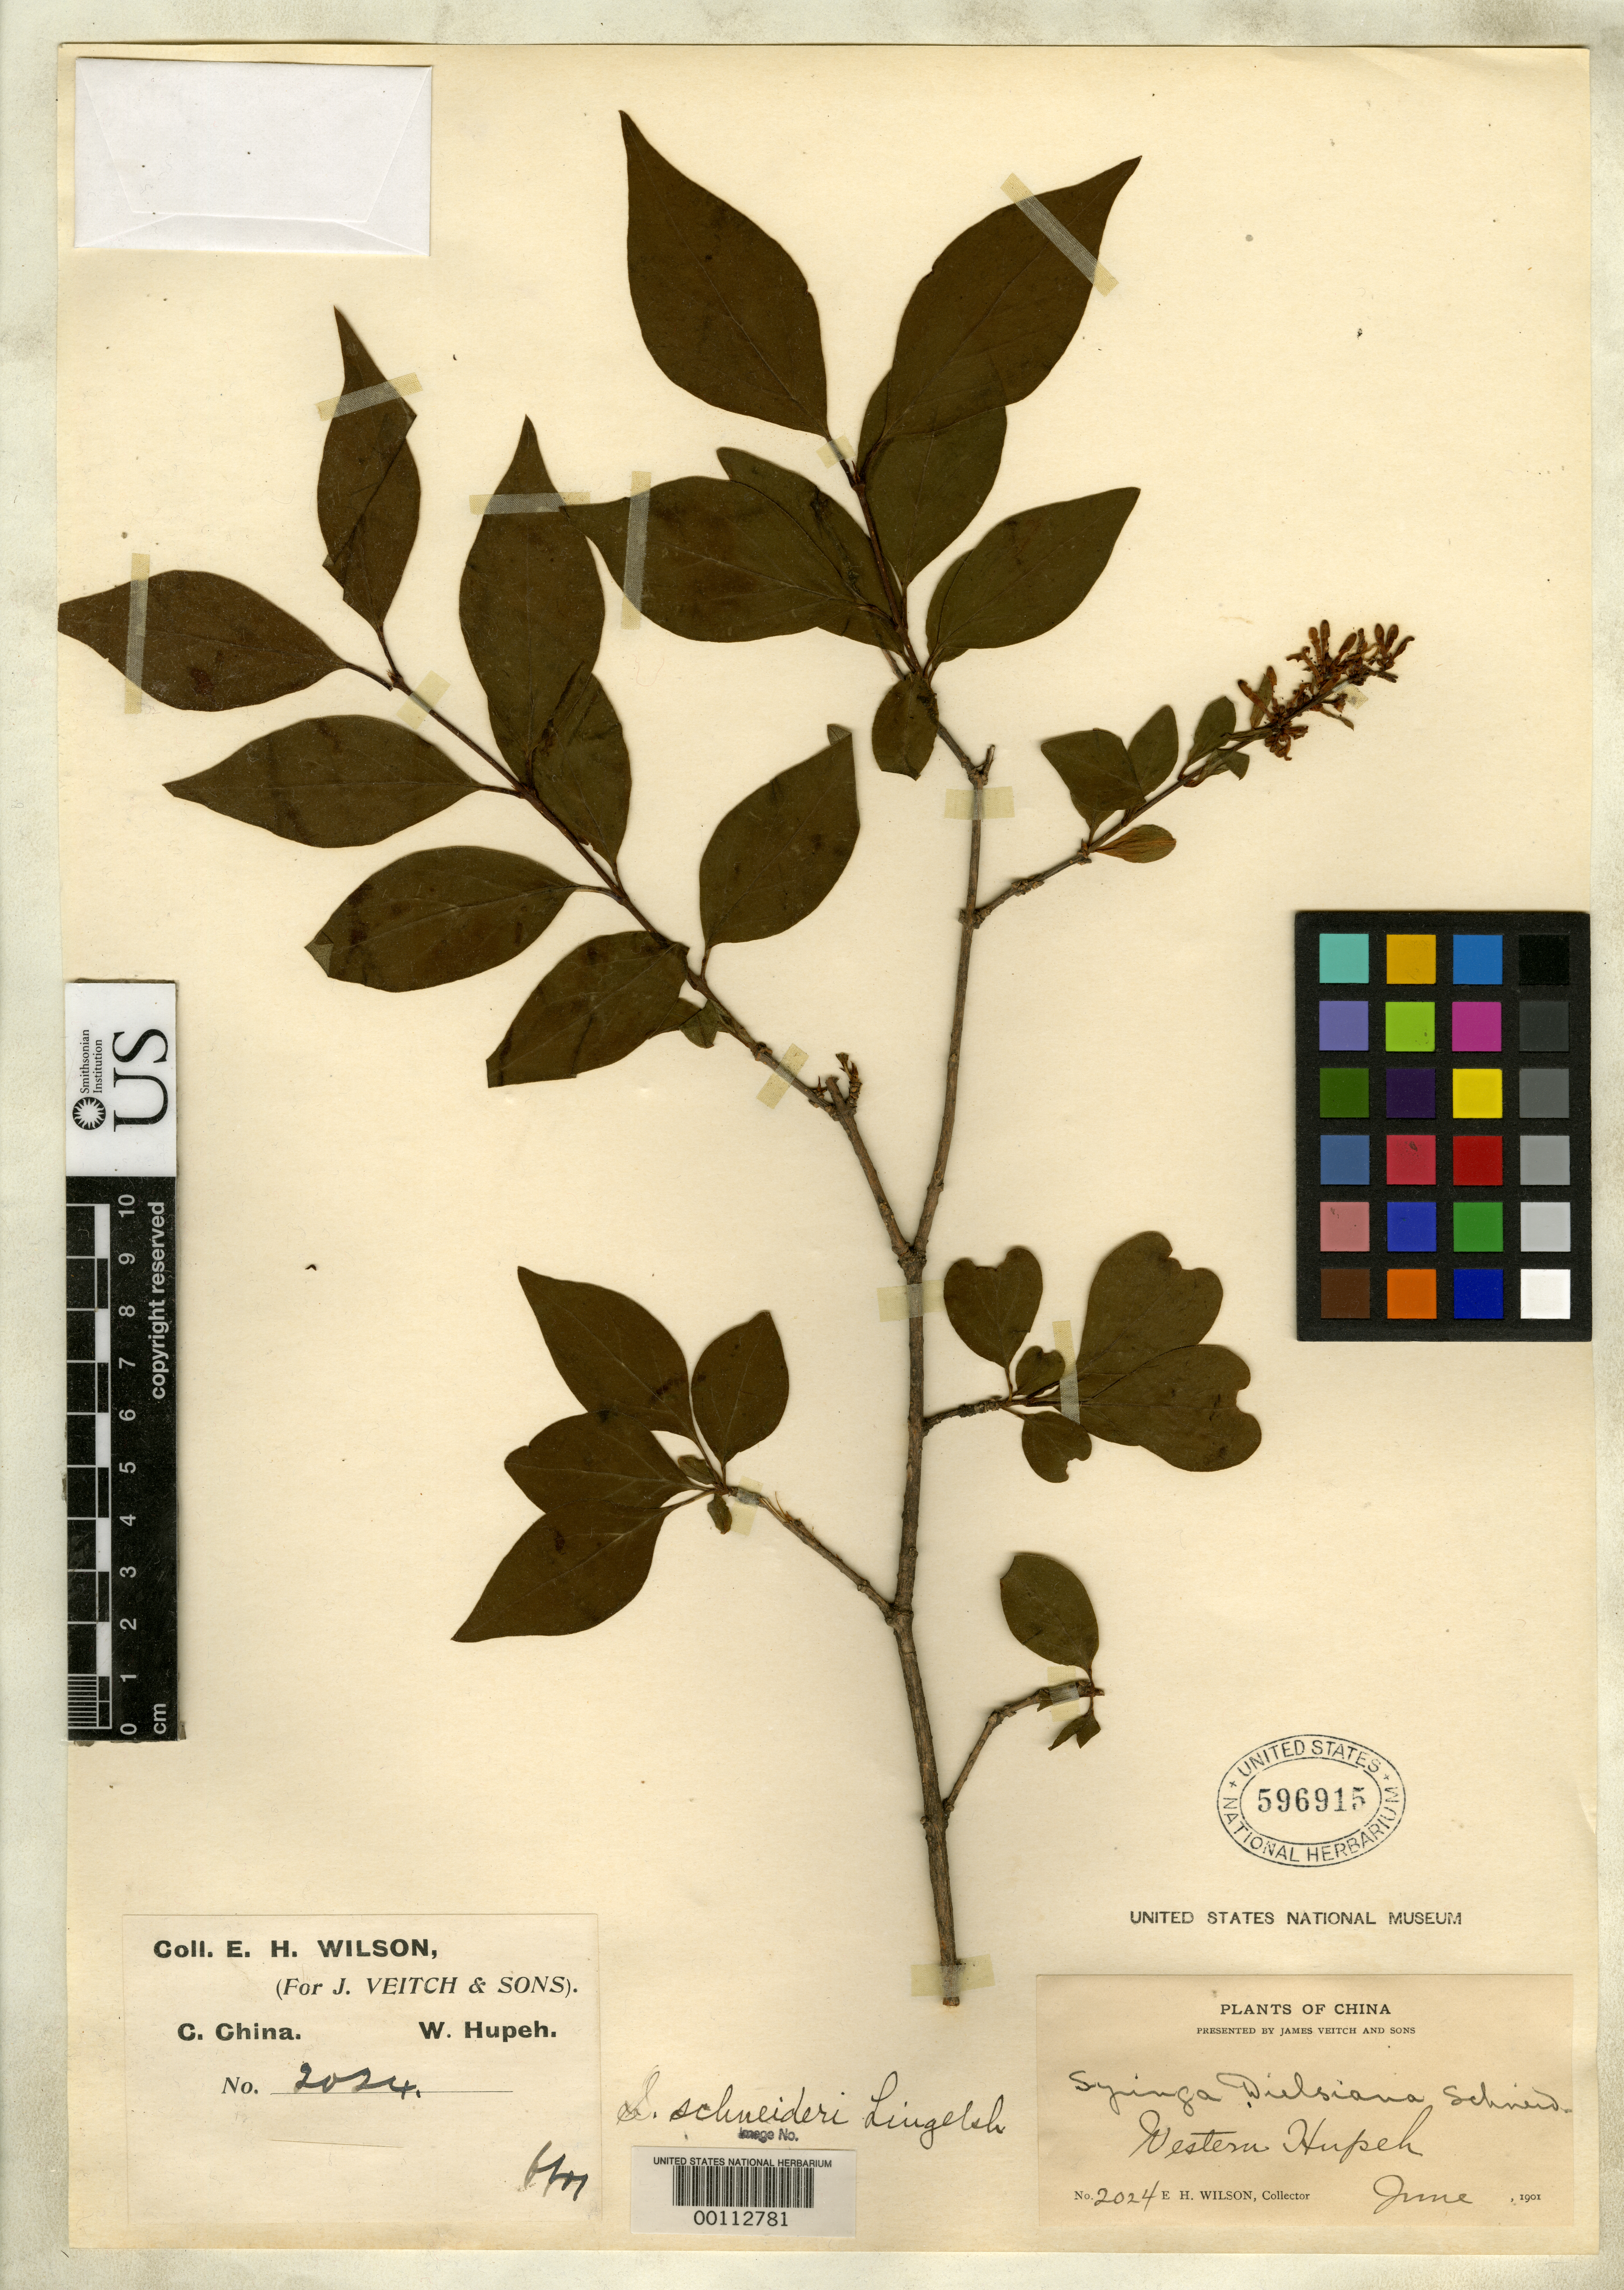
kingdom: Plantae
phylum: Tracheophyta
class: Magnoliopsida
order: Lamiales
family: Oleaceae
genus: Syringa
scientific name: Syringa schneideri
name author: Lingelsh. in Engl.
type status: Isotype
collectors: E. H. Wilson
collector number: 2024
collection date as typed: Jun 1901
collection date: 1901-06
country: China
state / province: Hubei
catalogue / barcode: US 596915